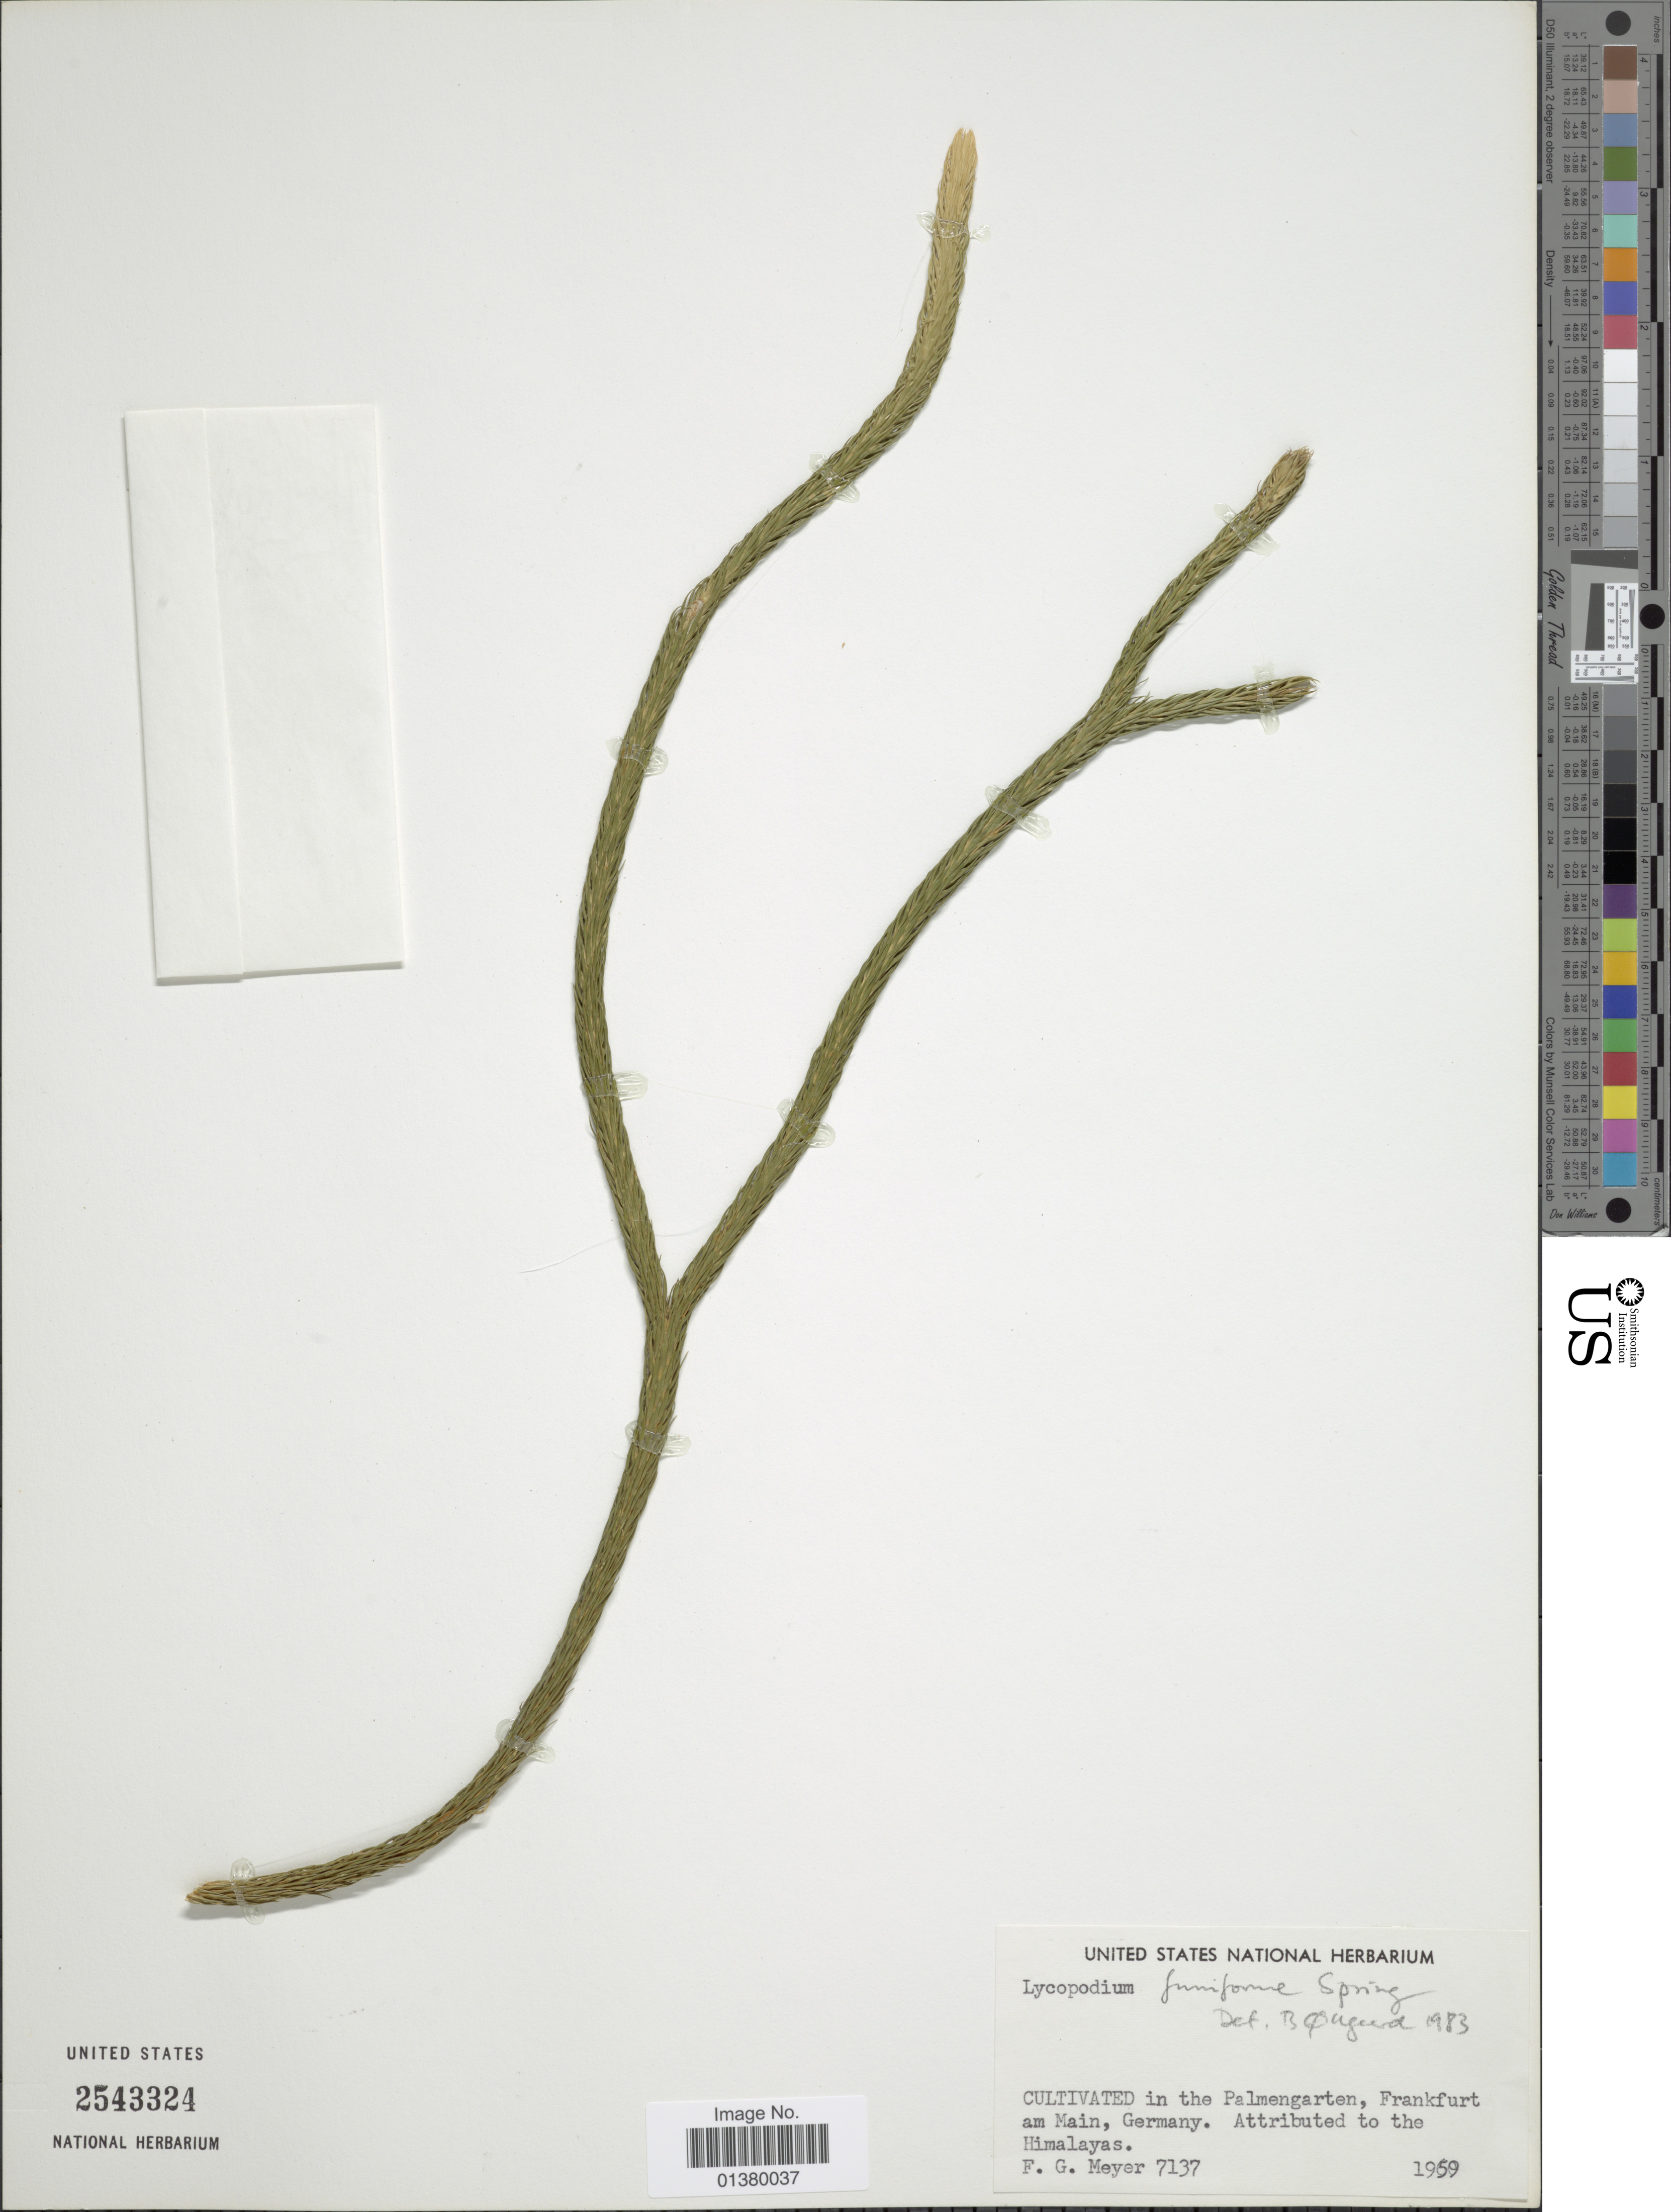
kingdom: Plantae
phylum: Tracheophyta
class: Lycopodiopsida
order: Lycopodiales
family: Lycopodiaceae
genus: Phlegmariurus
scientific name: Phlegmariurus funiformis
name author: (Cham. & Spring) B. Øllg.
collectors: F. G. Meyer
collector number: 7137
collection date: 1959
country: Germany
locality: Cultivated in the Palmengarten, Frankfurt am Main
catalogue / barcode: US 2543324